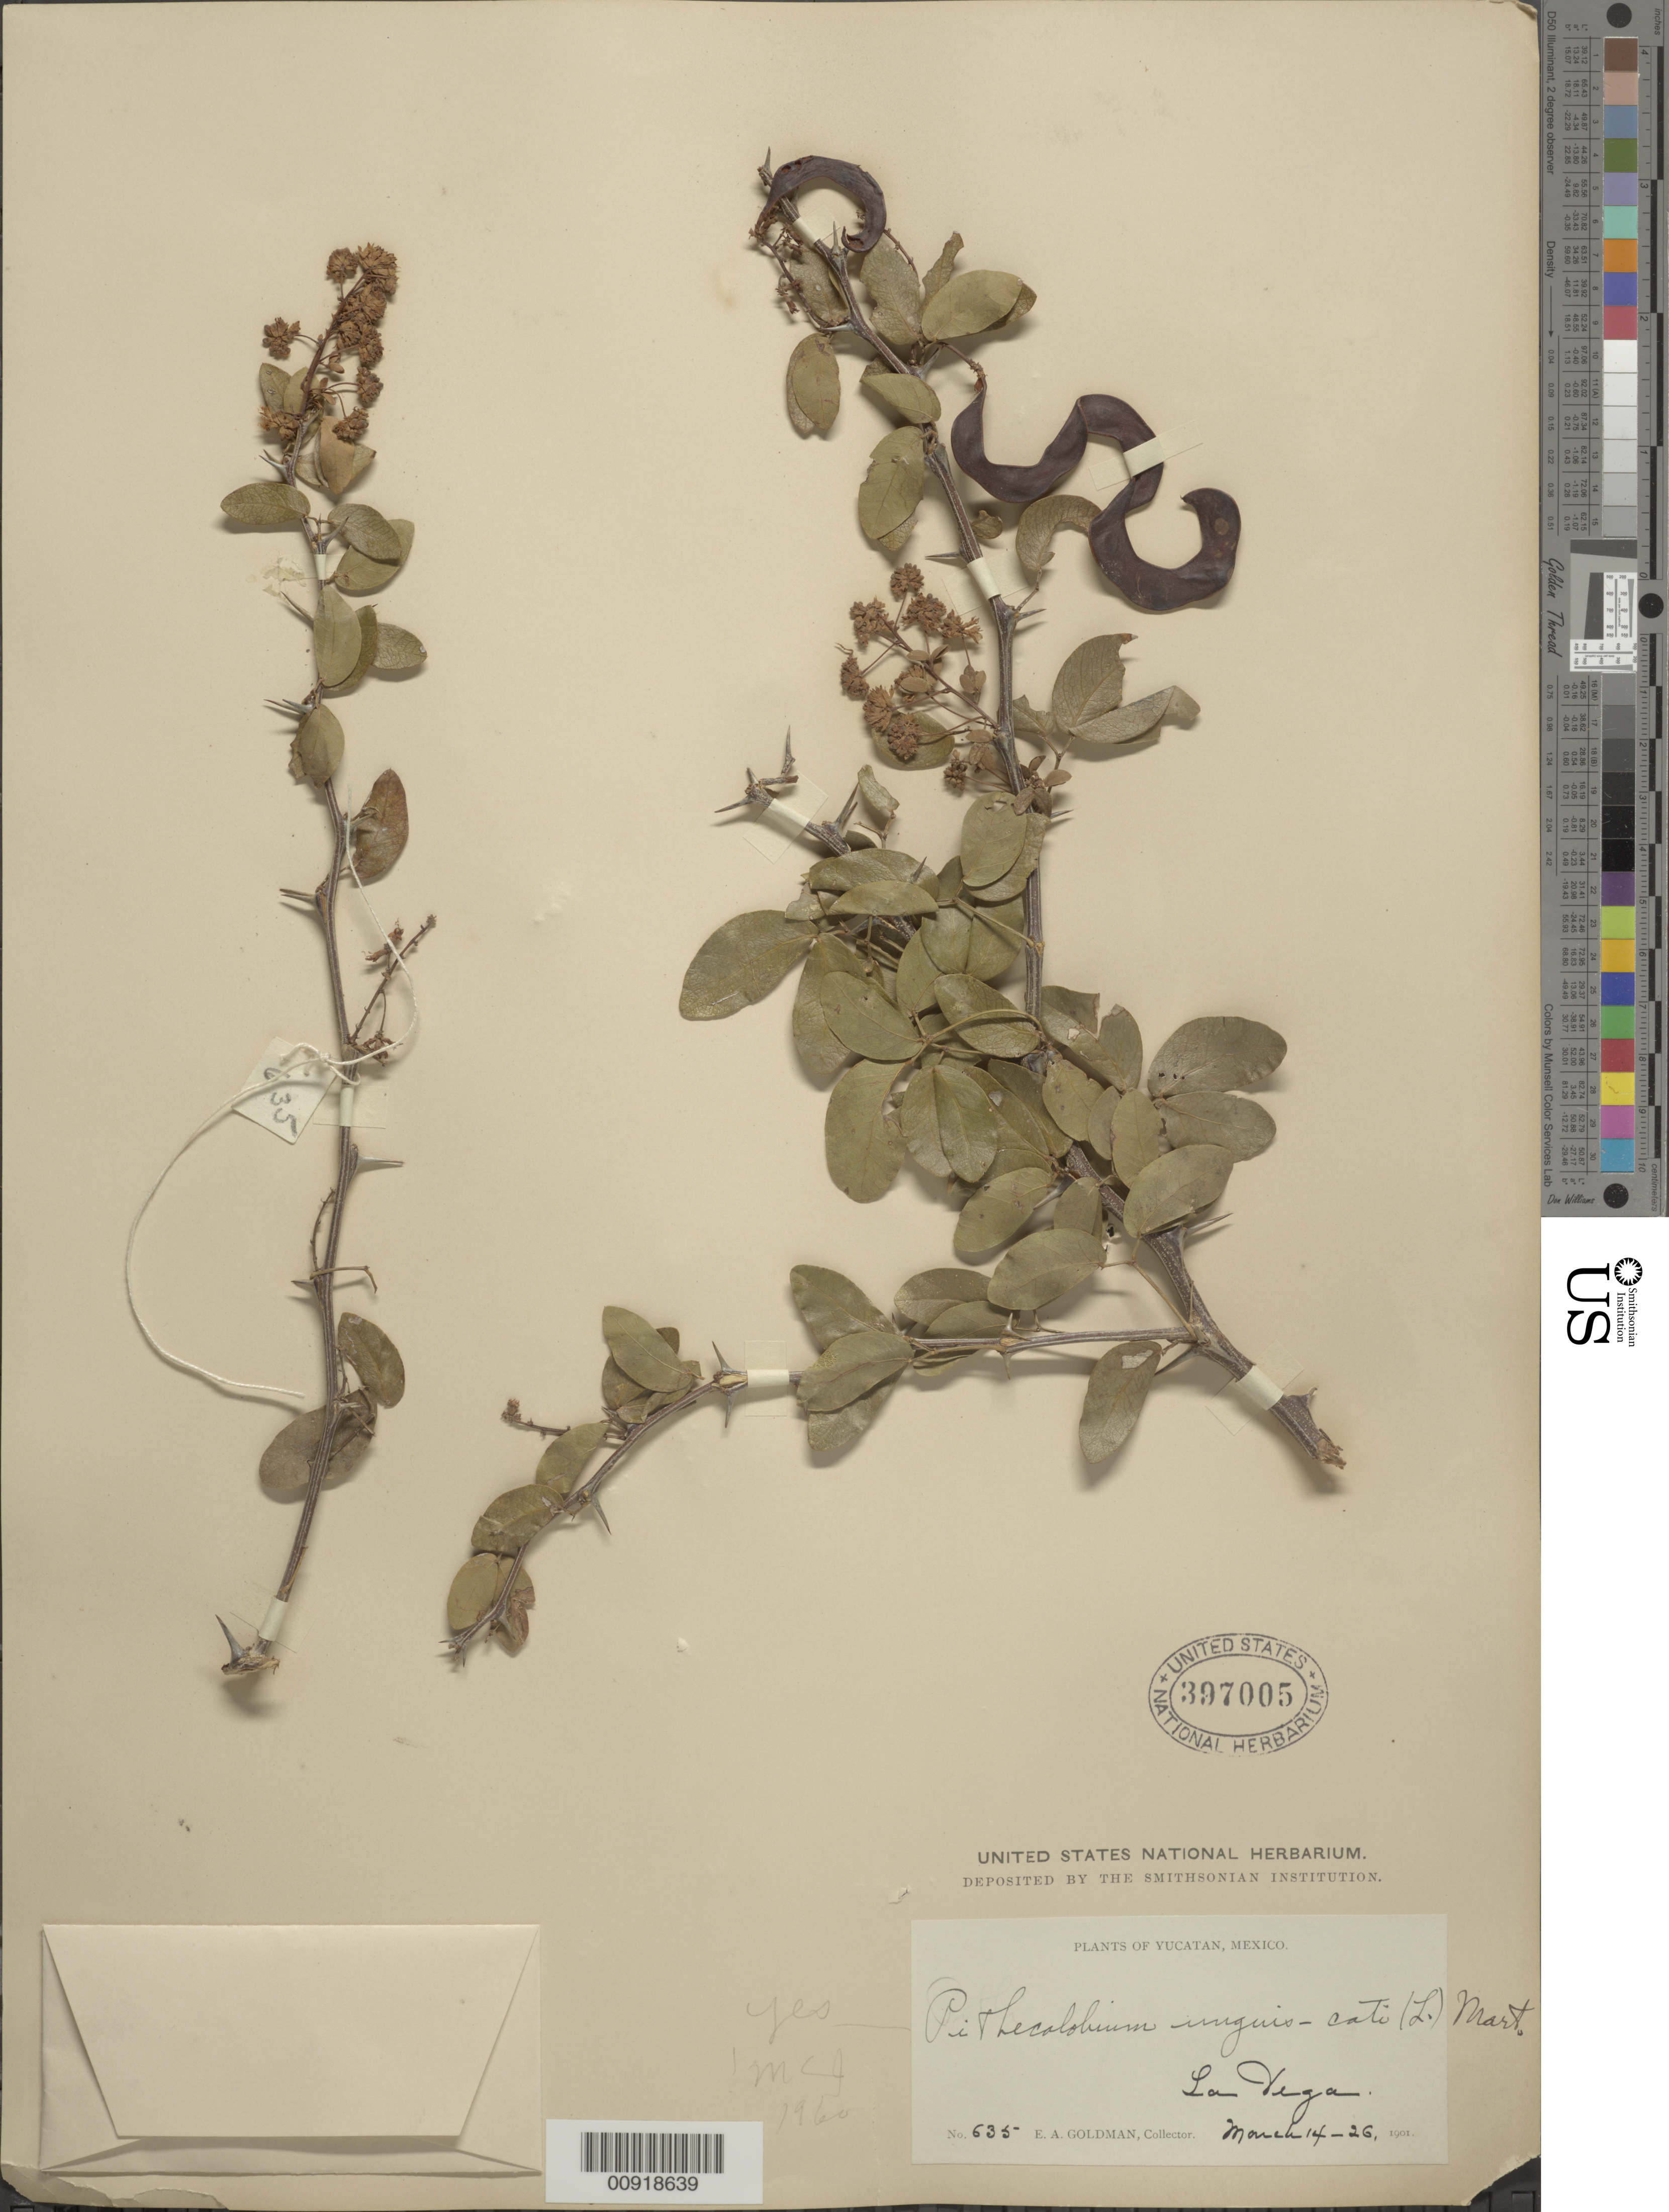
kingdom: Plantae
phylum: Tracheophyta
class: Magnoliopsida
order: Fabales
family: Fabaceae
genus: Pithecellobium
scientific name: Pithecellobium unguis-cati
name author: (L.) Benth.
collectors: E. A. Goldman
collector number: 635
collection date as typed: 14 Mar 1901 to 26 Mar 1901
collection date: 1901-03-14/1901-03-26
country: Mexico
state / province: Yucatán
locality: La Vega.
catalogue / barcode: US 397005